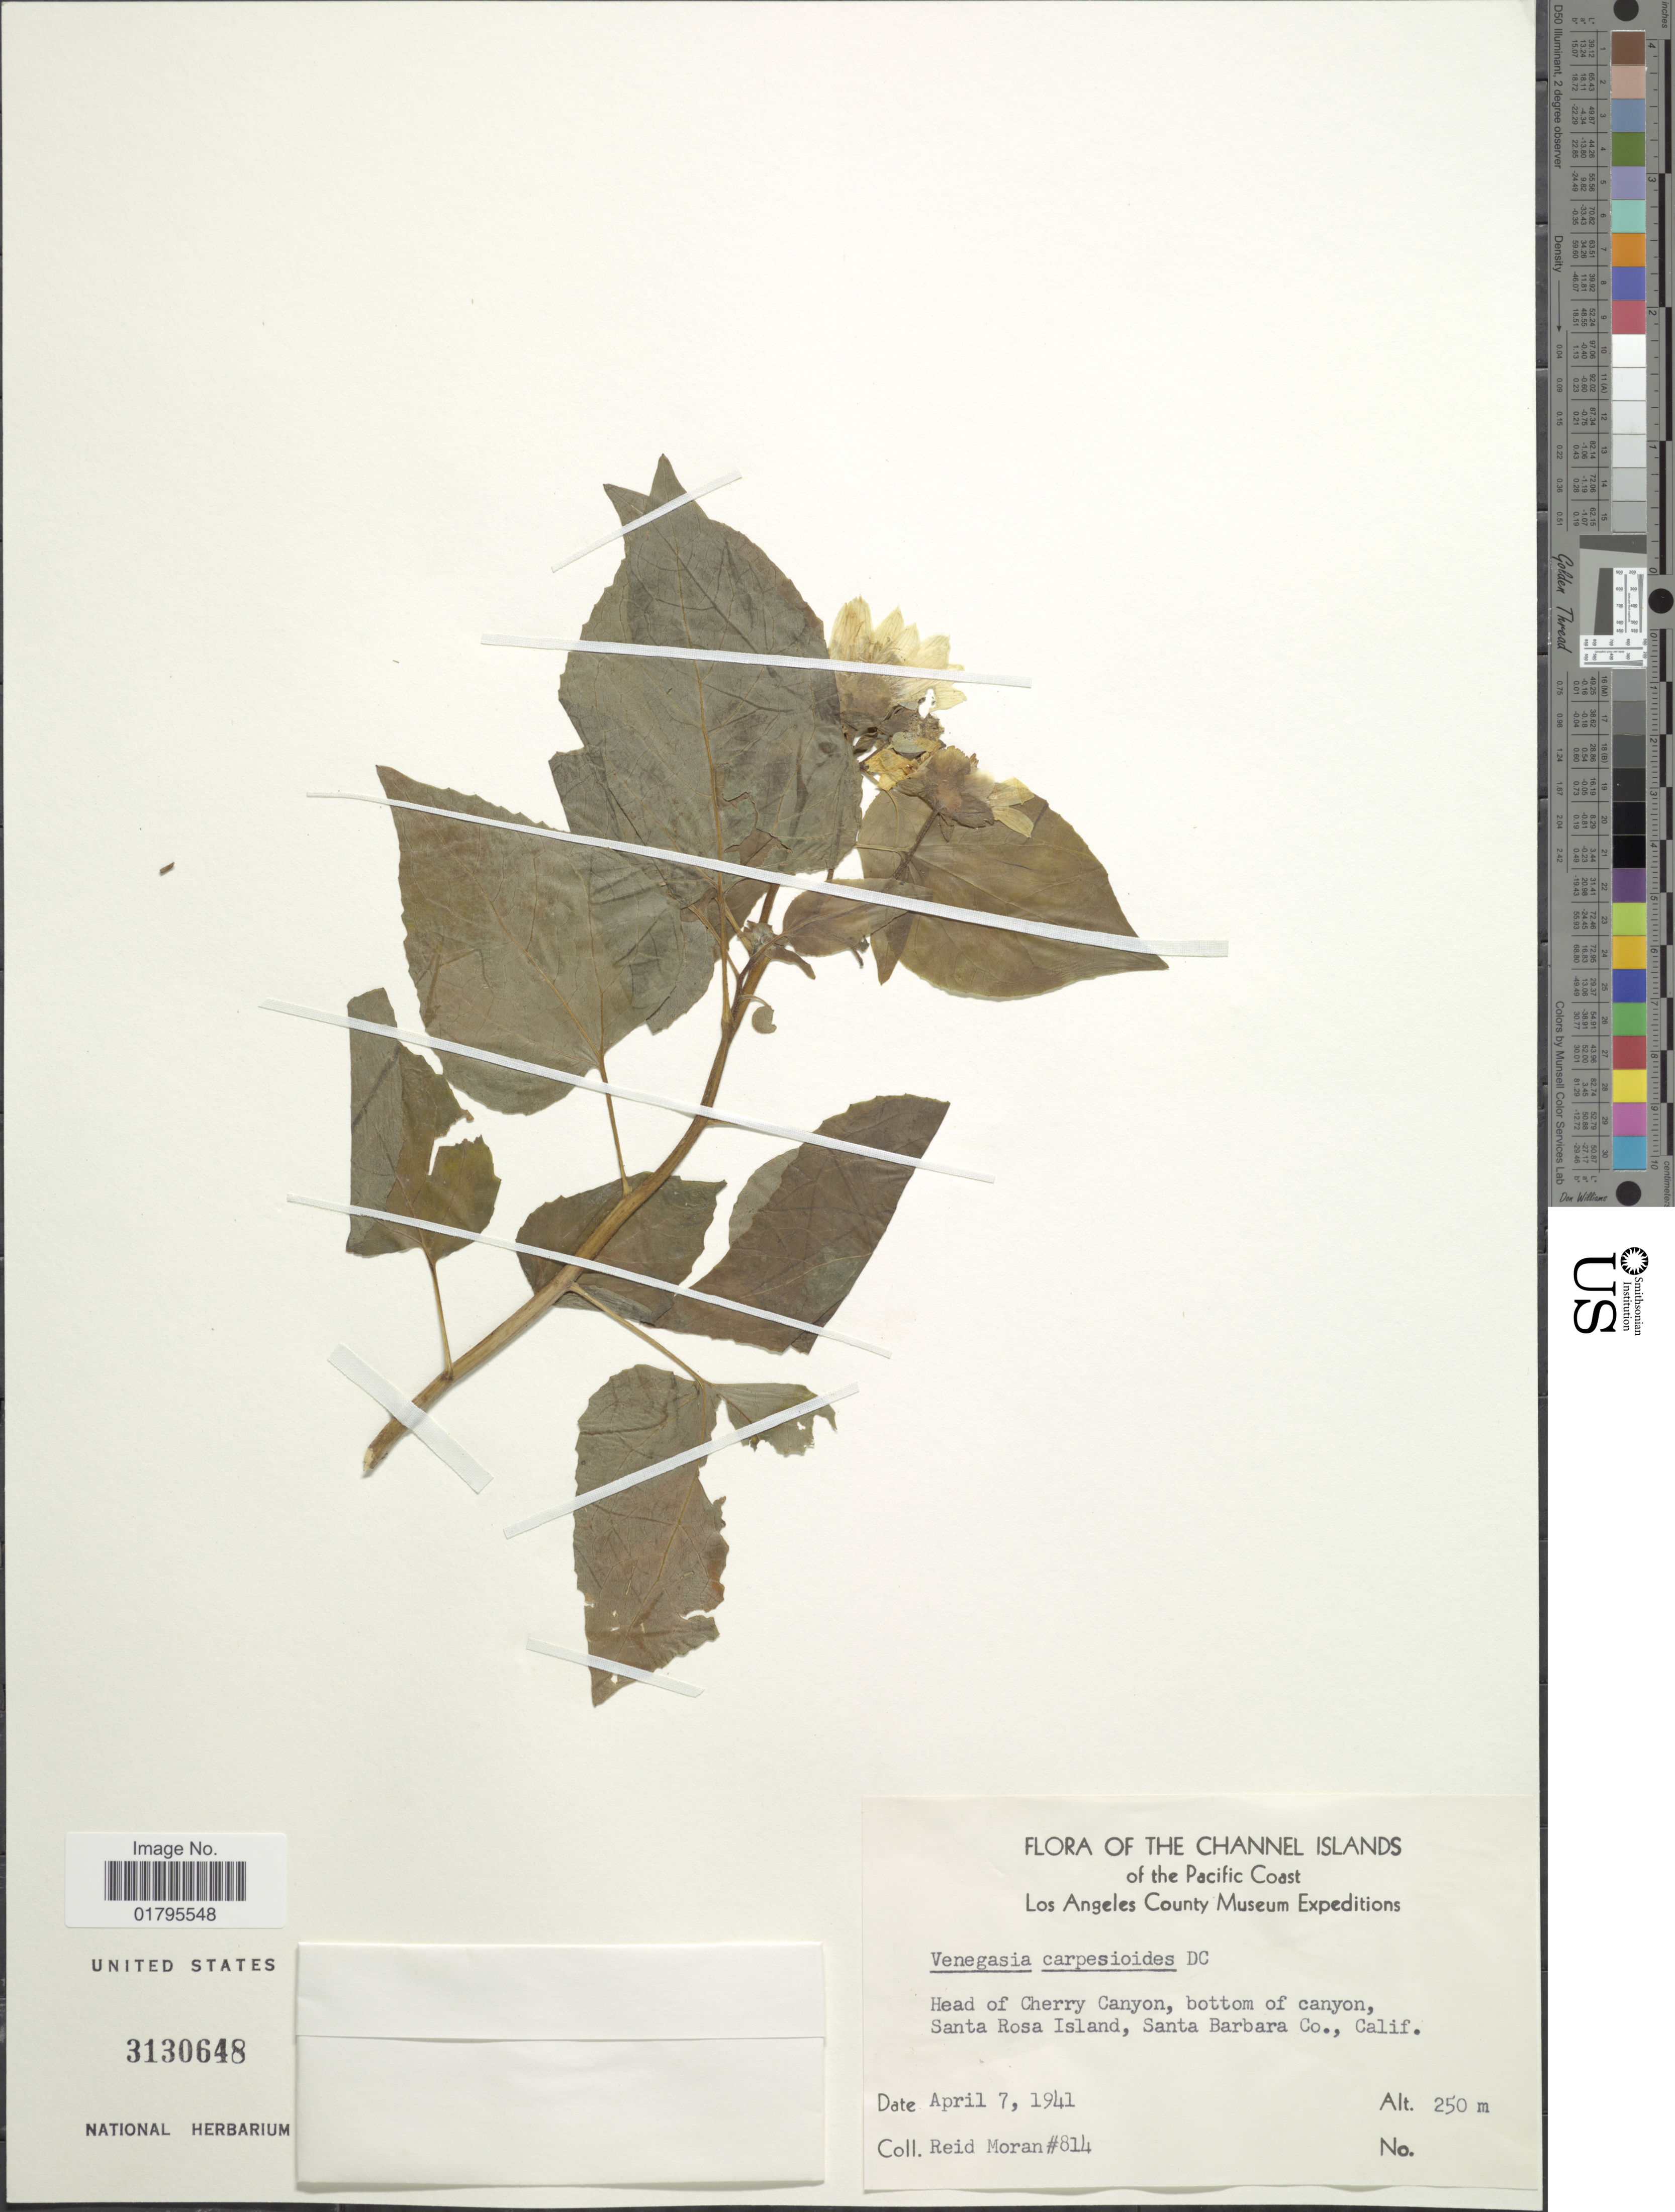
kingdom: Plantae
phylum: Tracheophyta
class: Magnoliopsida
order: Asterales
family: Asteraceae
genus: Venegasia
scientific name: Venegasia carpesioides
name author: DC.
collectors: R. V. Moran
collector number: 814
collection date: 1941-04-07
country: United States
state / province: California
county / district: Santa Barbara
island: Santa Rosa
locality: The Channel Islands of the Pacific Coast, Los Angeles County, Head of Cherry Canyon, bottom of canyon, Santa Rosa Island, Santa Barbara Co., Calif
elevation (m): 250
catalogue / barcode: US 3130648